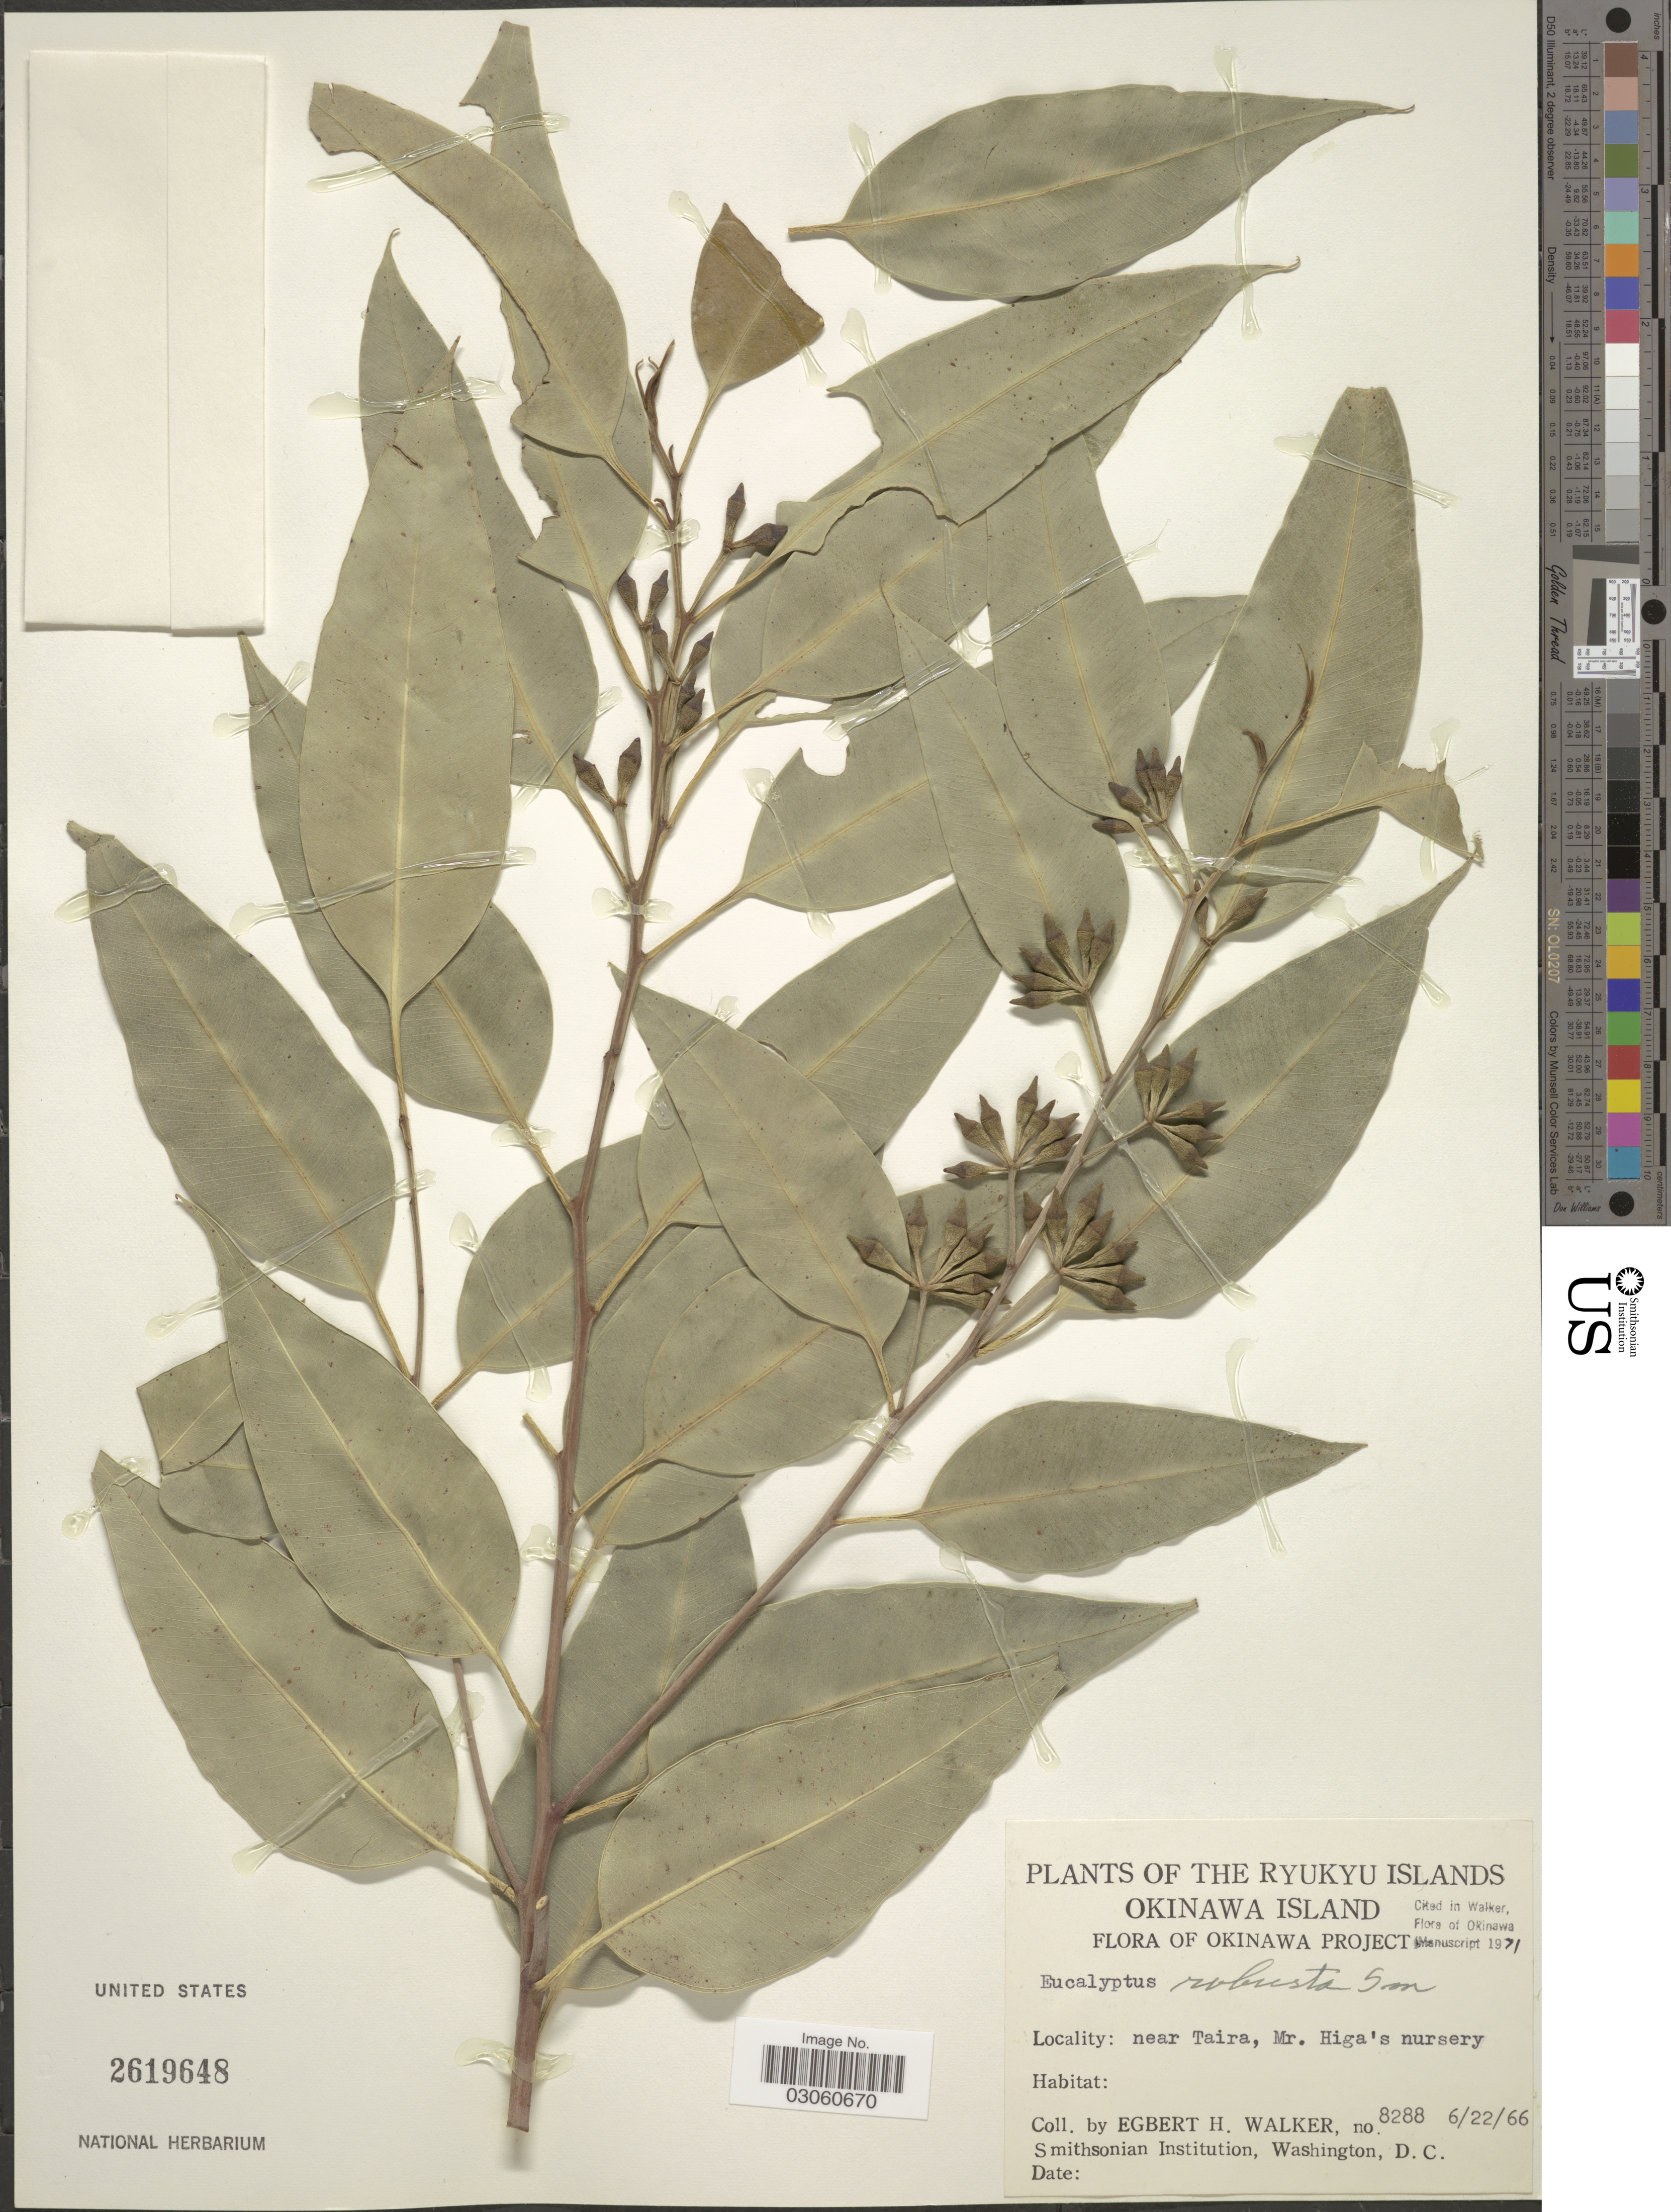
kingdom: Plantae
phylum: Tracheophyta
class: Magnoliopsida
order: Myrtales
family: Myrtaceae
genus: Eucalyptus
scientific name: Eucalyptus robusta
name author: Sm.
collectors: E. H. Walker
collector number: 8288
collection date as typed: Transcribed d/m/y: 22/6/66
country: Japan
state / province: Okinawa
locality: The Ryukyu Islands. Okinawa Island, Okinawa Project, near Taira, Mr. Higa's nursery.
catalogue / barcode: US 2619648